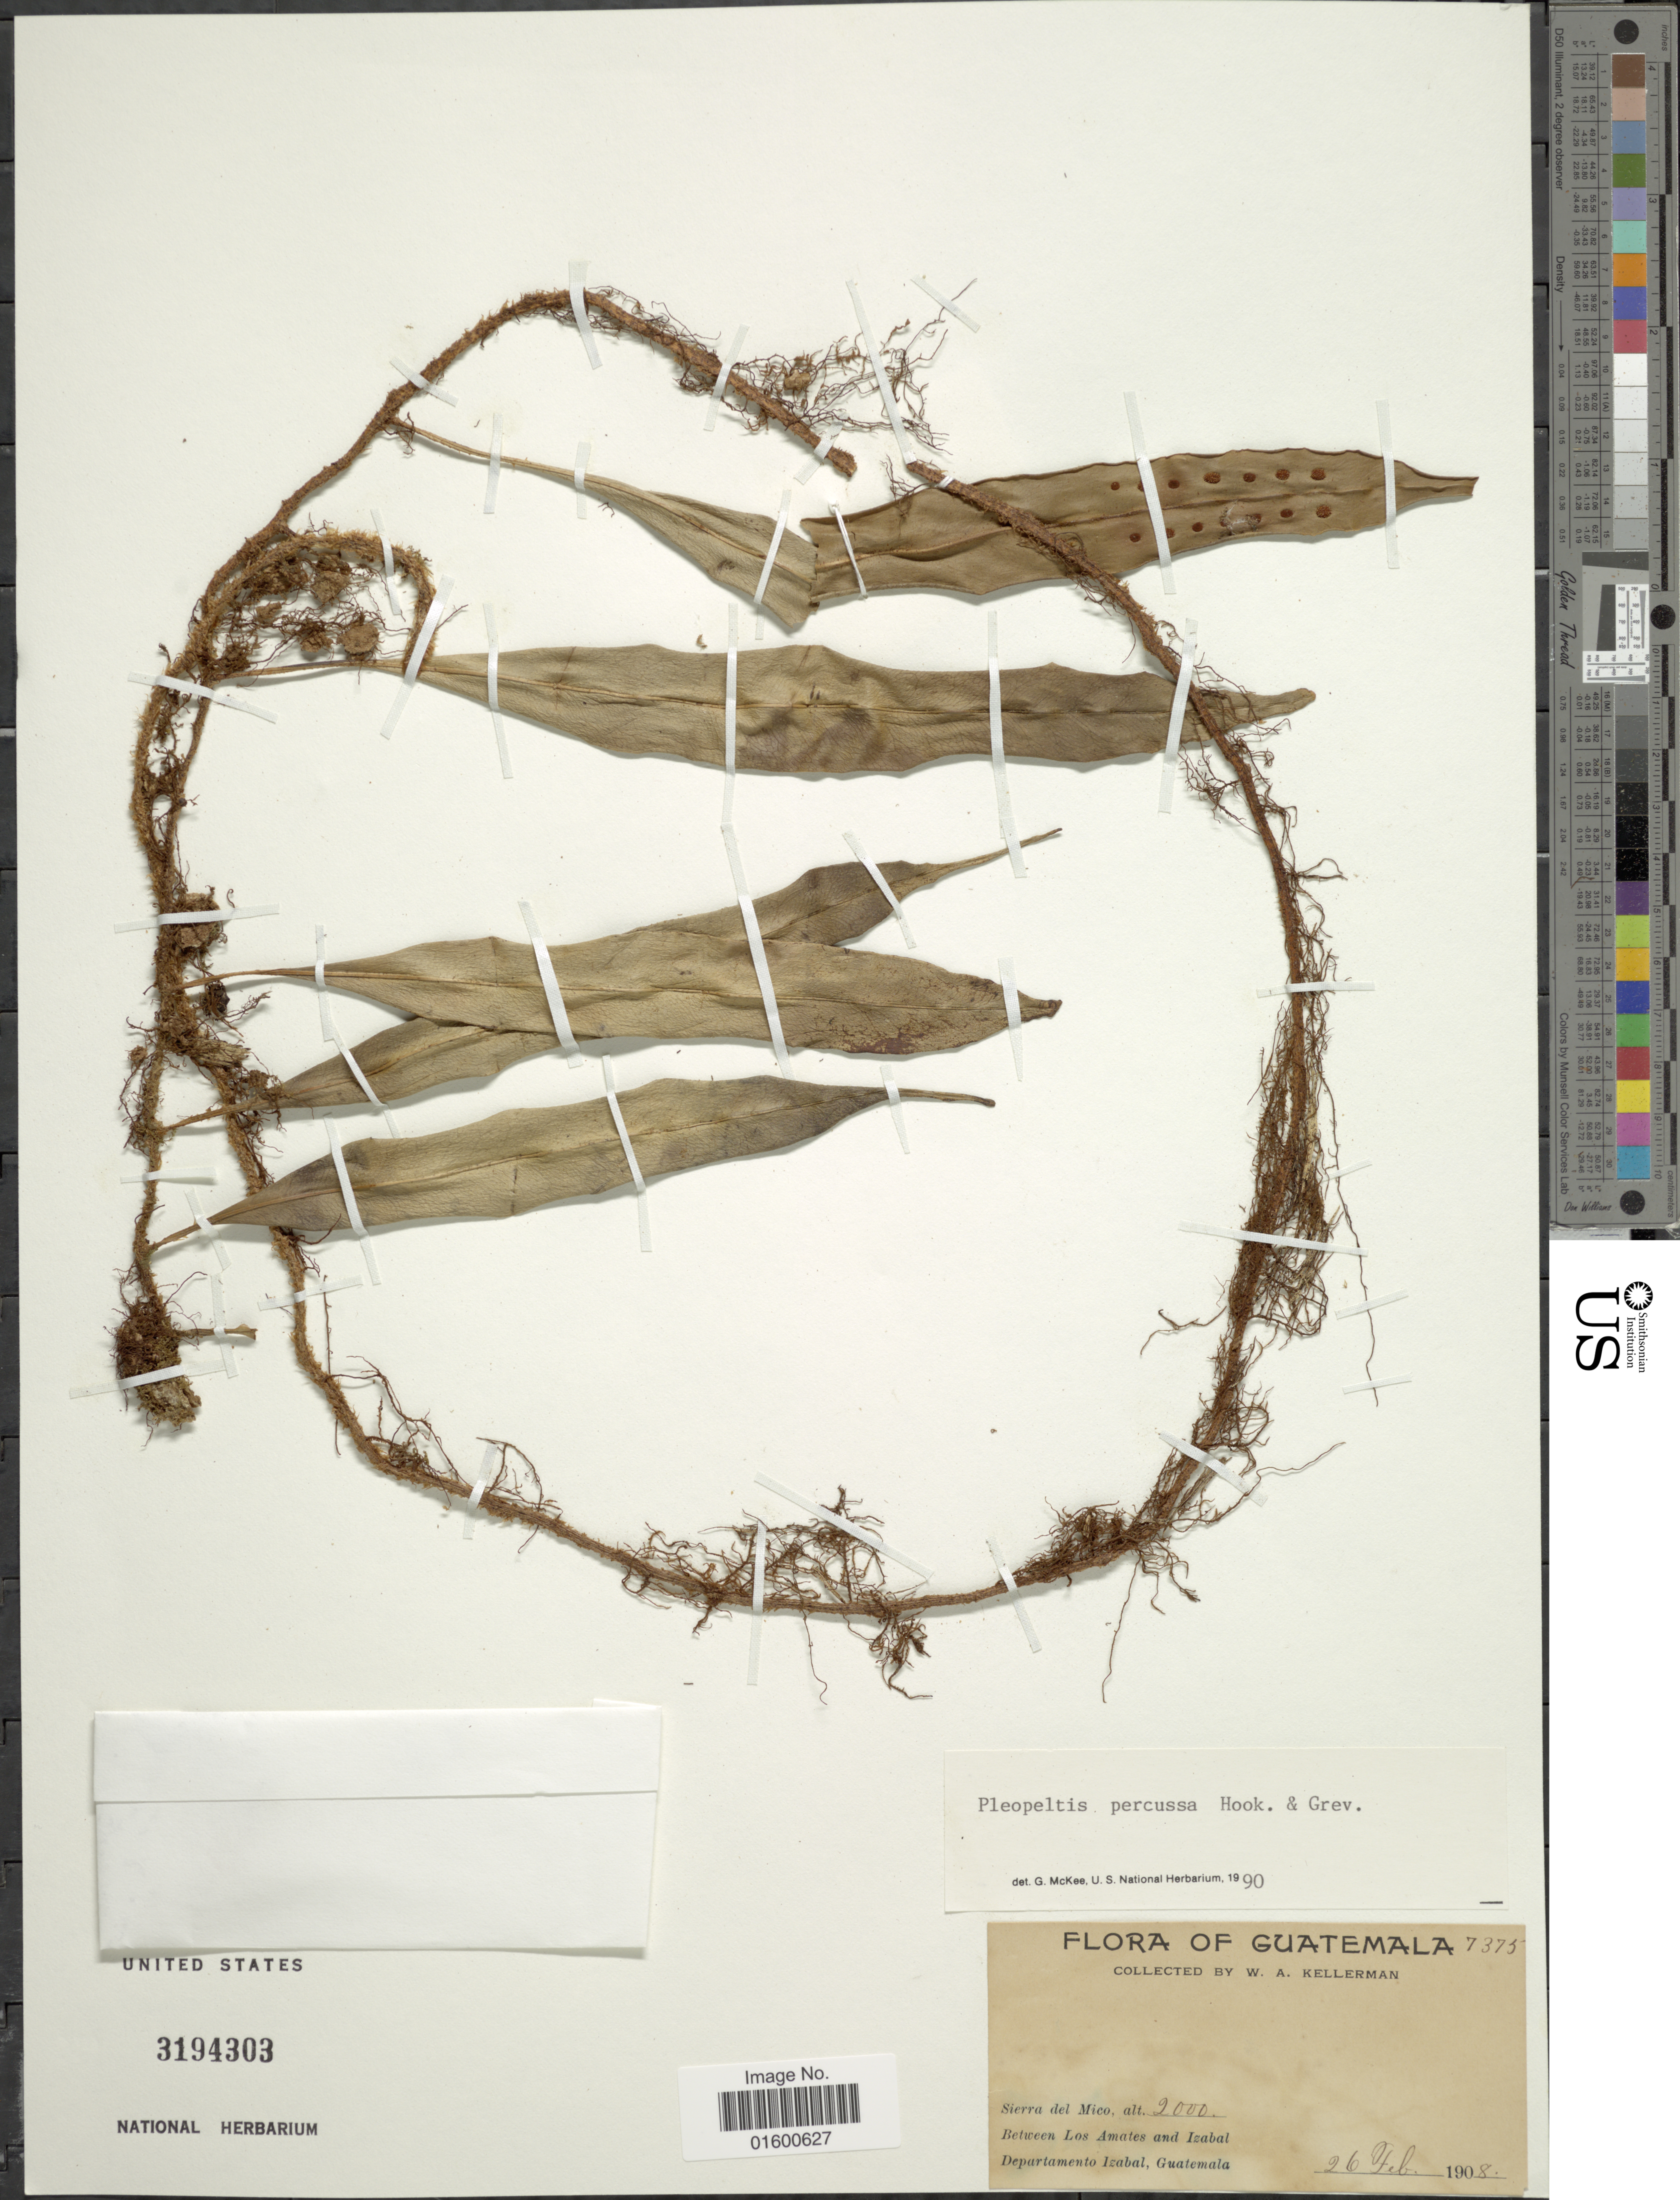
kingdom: Plantae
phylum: Tracheophyta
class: Polypodiopsida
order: Polypodiales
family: Polypodiaceae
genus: Microgramma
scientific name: Microgramma percussa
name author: (Cav.) de la Sota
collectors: W. Kellerman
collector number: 7375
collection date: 1908-02-26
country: Guatemala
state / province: Izabal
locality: Sierra del Mico, between Los Amates and Izabal, Departamento Izabal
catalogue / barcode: US 3194303